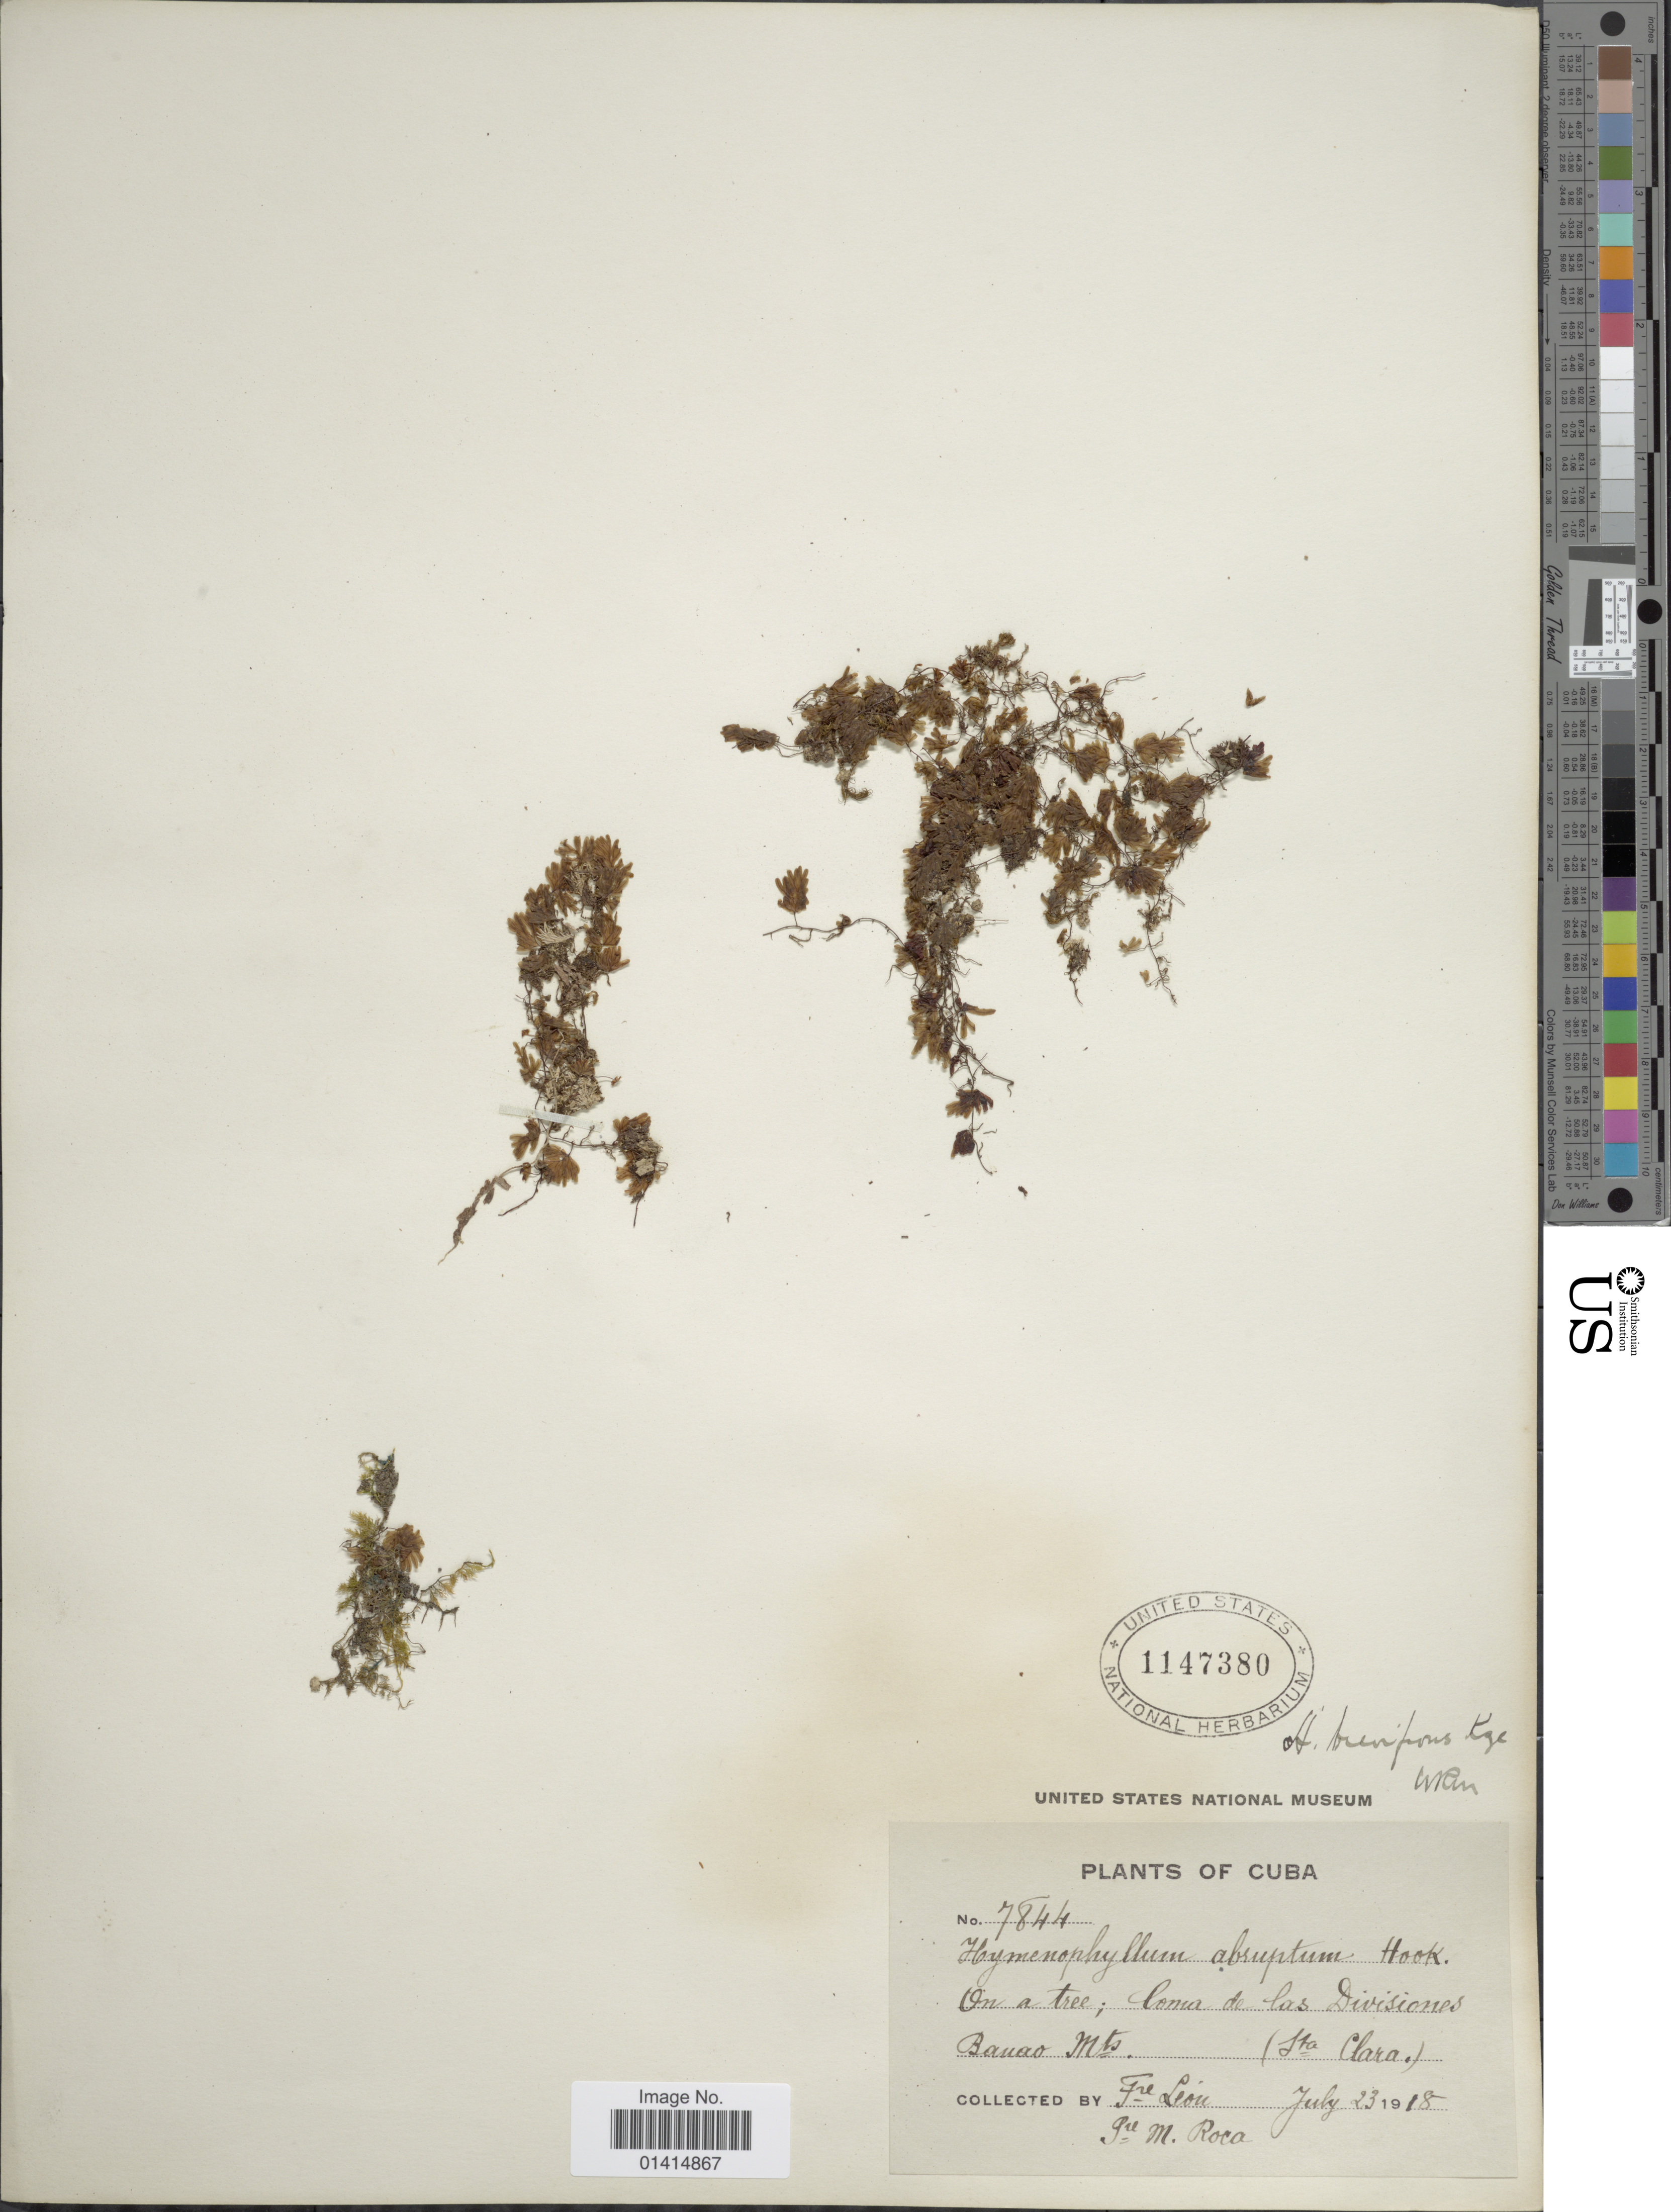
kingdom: Plantae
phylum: Tracheophyta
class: Polypodiopsida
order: Hymenophyllales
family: Hymenophyllaceae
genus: Hymenophyllum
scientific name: Hymenophyllum brevifrons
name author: Kunze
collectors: Bro. León & P. Roca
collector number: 7844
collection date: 1918-07-23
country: Cuba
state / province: Las Villas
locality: Coma de los Divisiones Banao Mts (Sta Clara)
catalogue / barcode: US 1147380